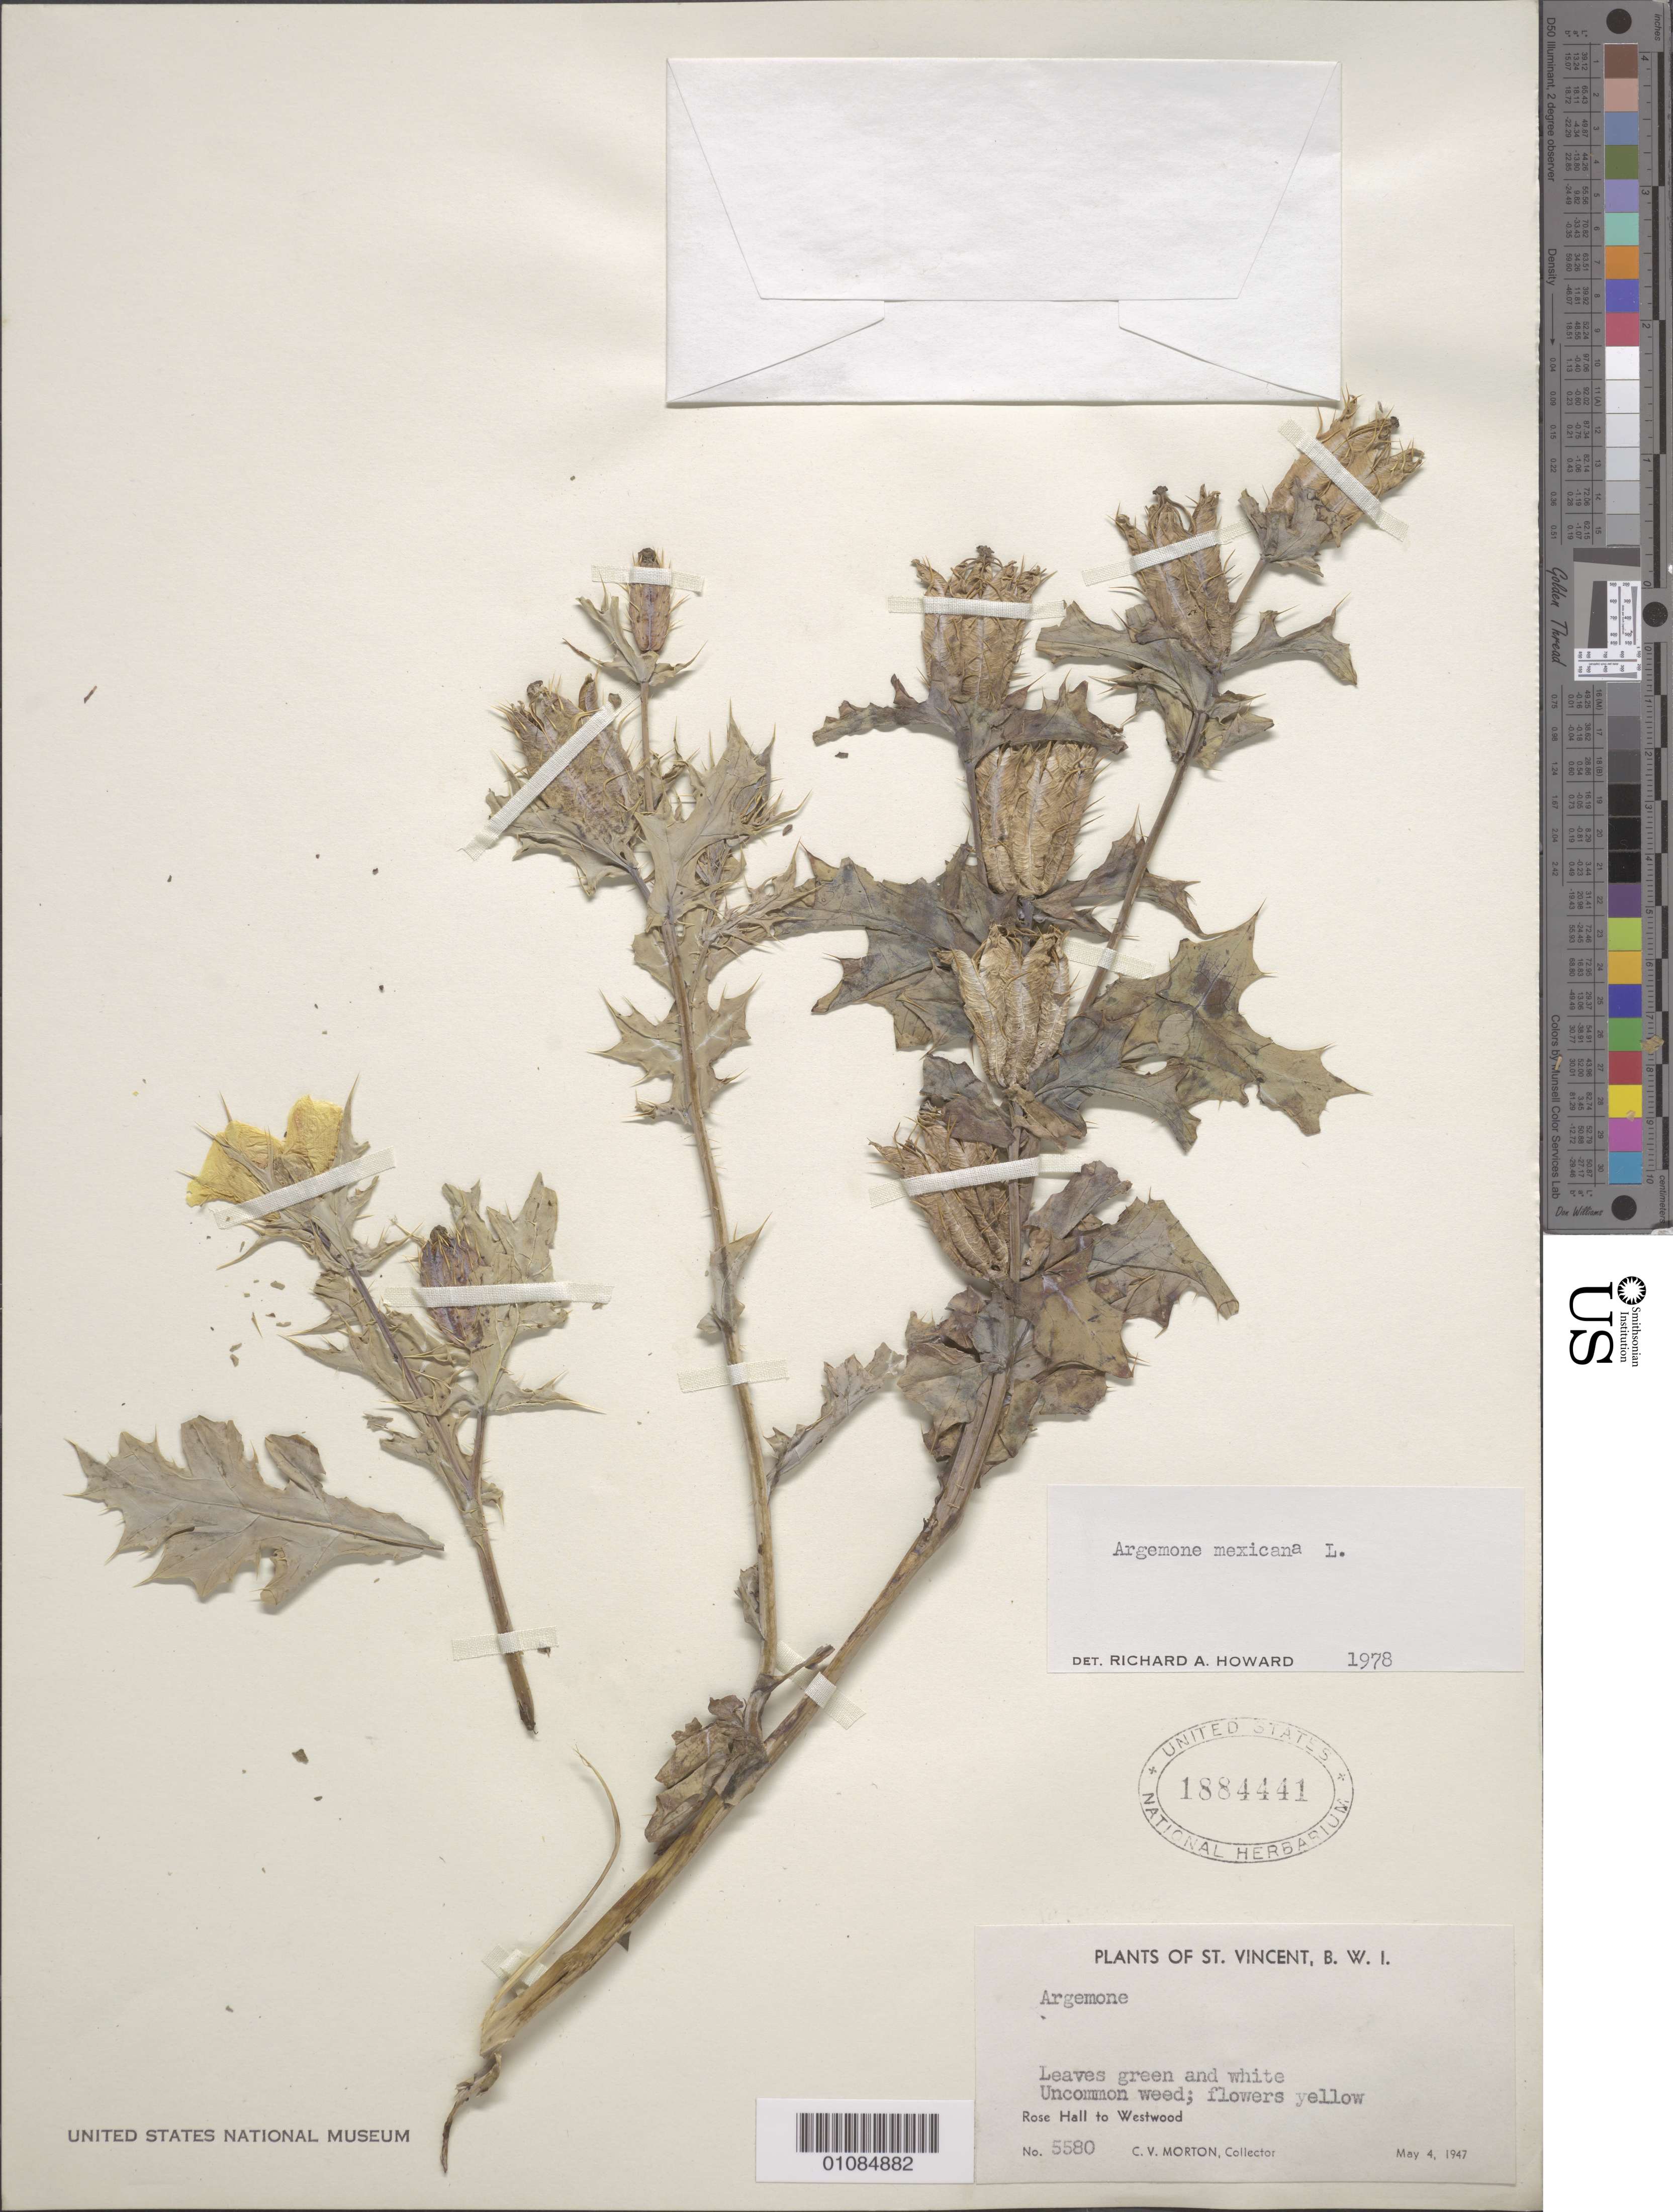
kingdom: Plantae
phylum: Tracheophyta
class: Magnoliopsida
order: Ranunculales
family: Papaveraceae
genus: Argemone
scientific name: Argemone mexicana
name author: L.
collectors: C. V. Morton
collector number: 5580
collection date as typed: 04 May 1947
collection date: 1947-05-04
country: St. Vincent - Grenadines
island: St. Vincent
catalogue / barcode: US 1884441